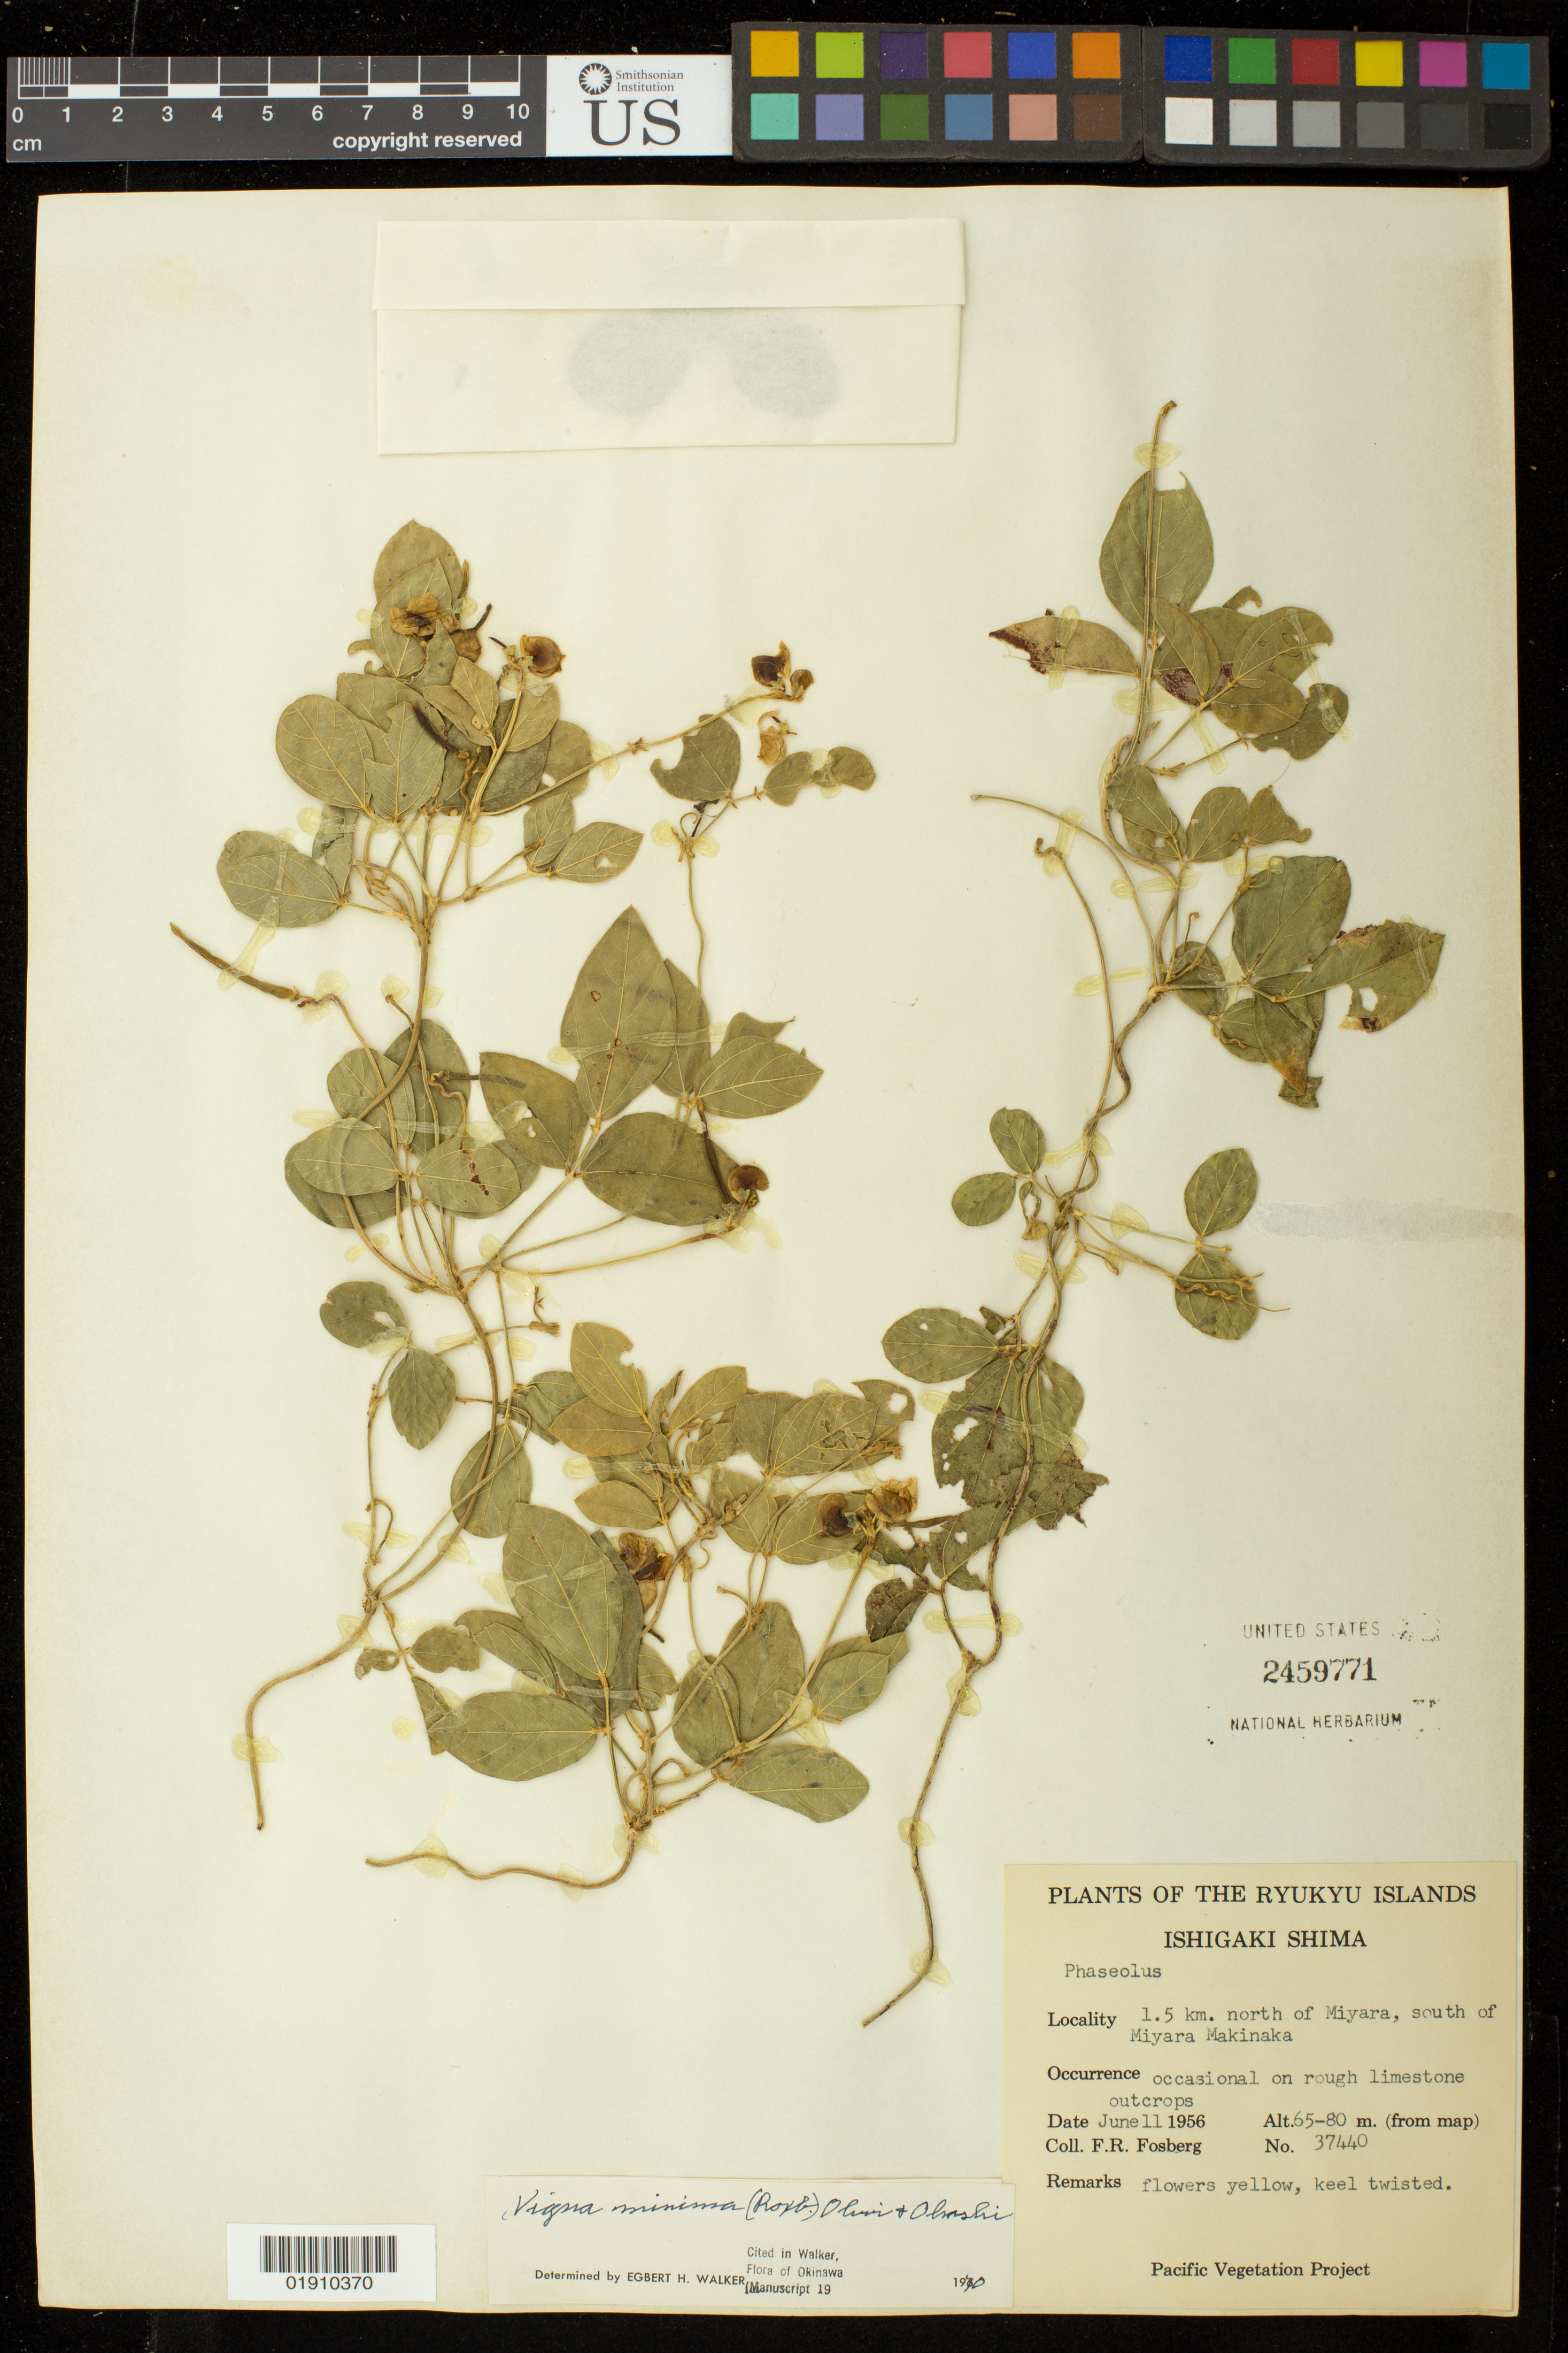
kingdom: Plantae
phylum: Tracheophyta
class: Magnoliopsida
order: Fabales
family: Fabaceae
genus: Vigna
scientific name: Vigna minima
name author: (Roxb.) Ohwi & H. Ohashi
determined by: Walker, E. H.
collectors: F. R. Fosberg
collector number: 37440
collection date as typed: June 11 1956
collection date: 1956-06-11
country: Japan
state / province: Okinawa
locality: Ryukyu Islands, Ishigaki Shima, 1.5 km. north of Miyara, south of Miyara Makinaka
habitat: occasional on rough limestone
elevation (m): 65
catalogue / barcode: US 2459771